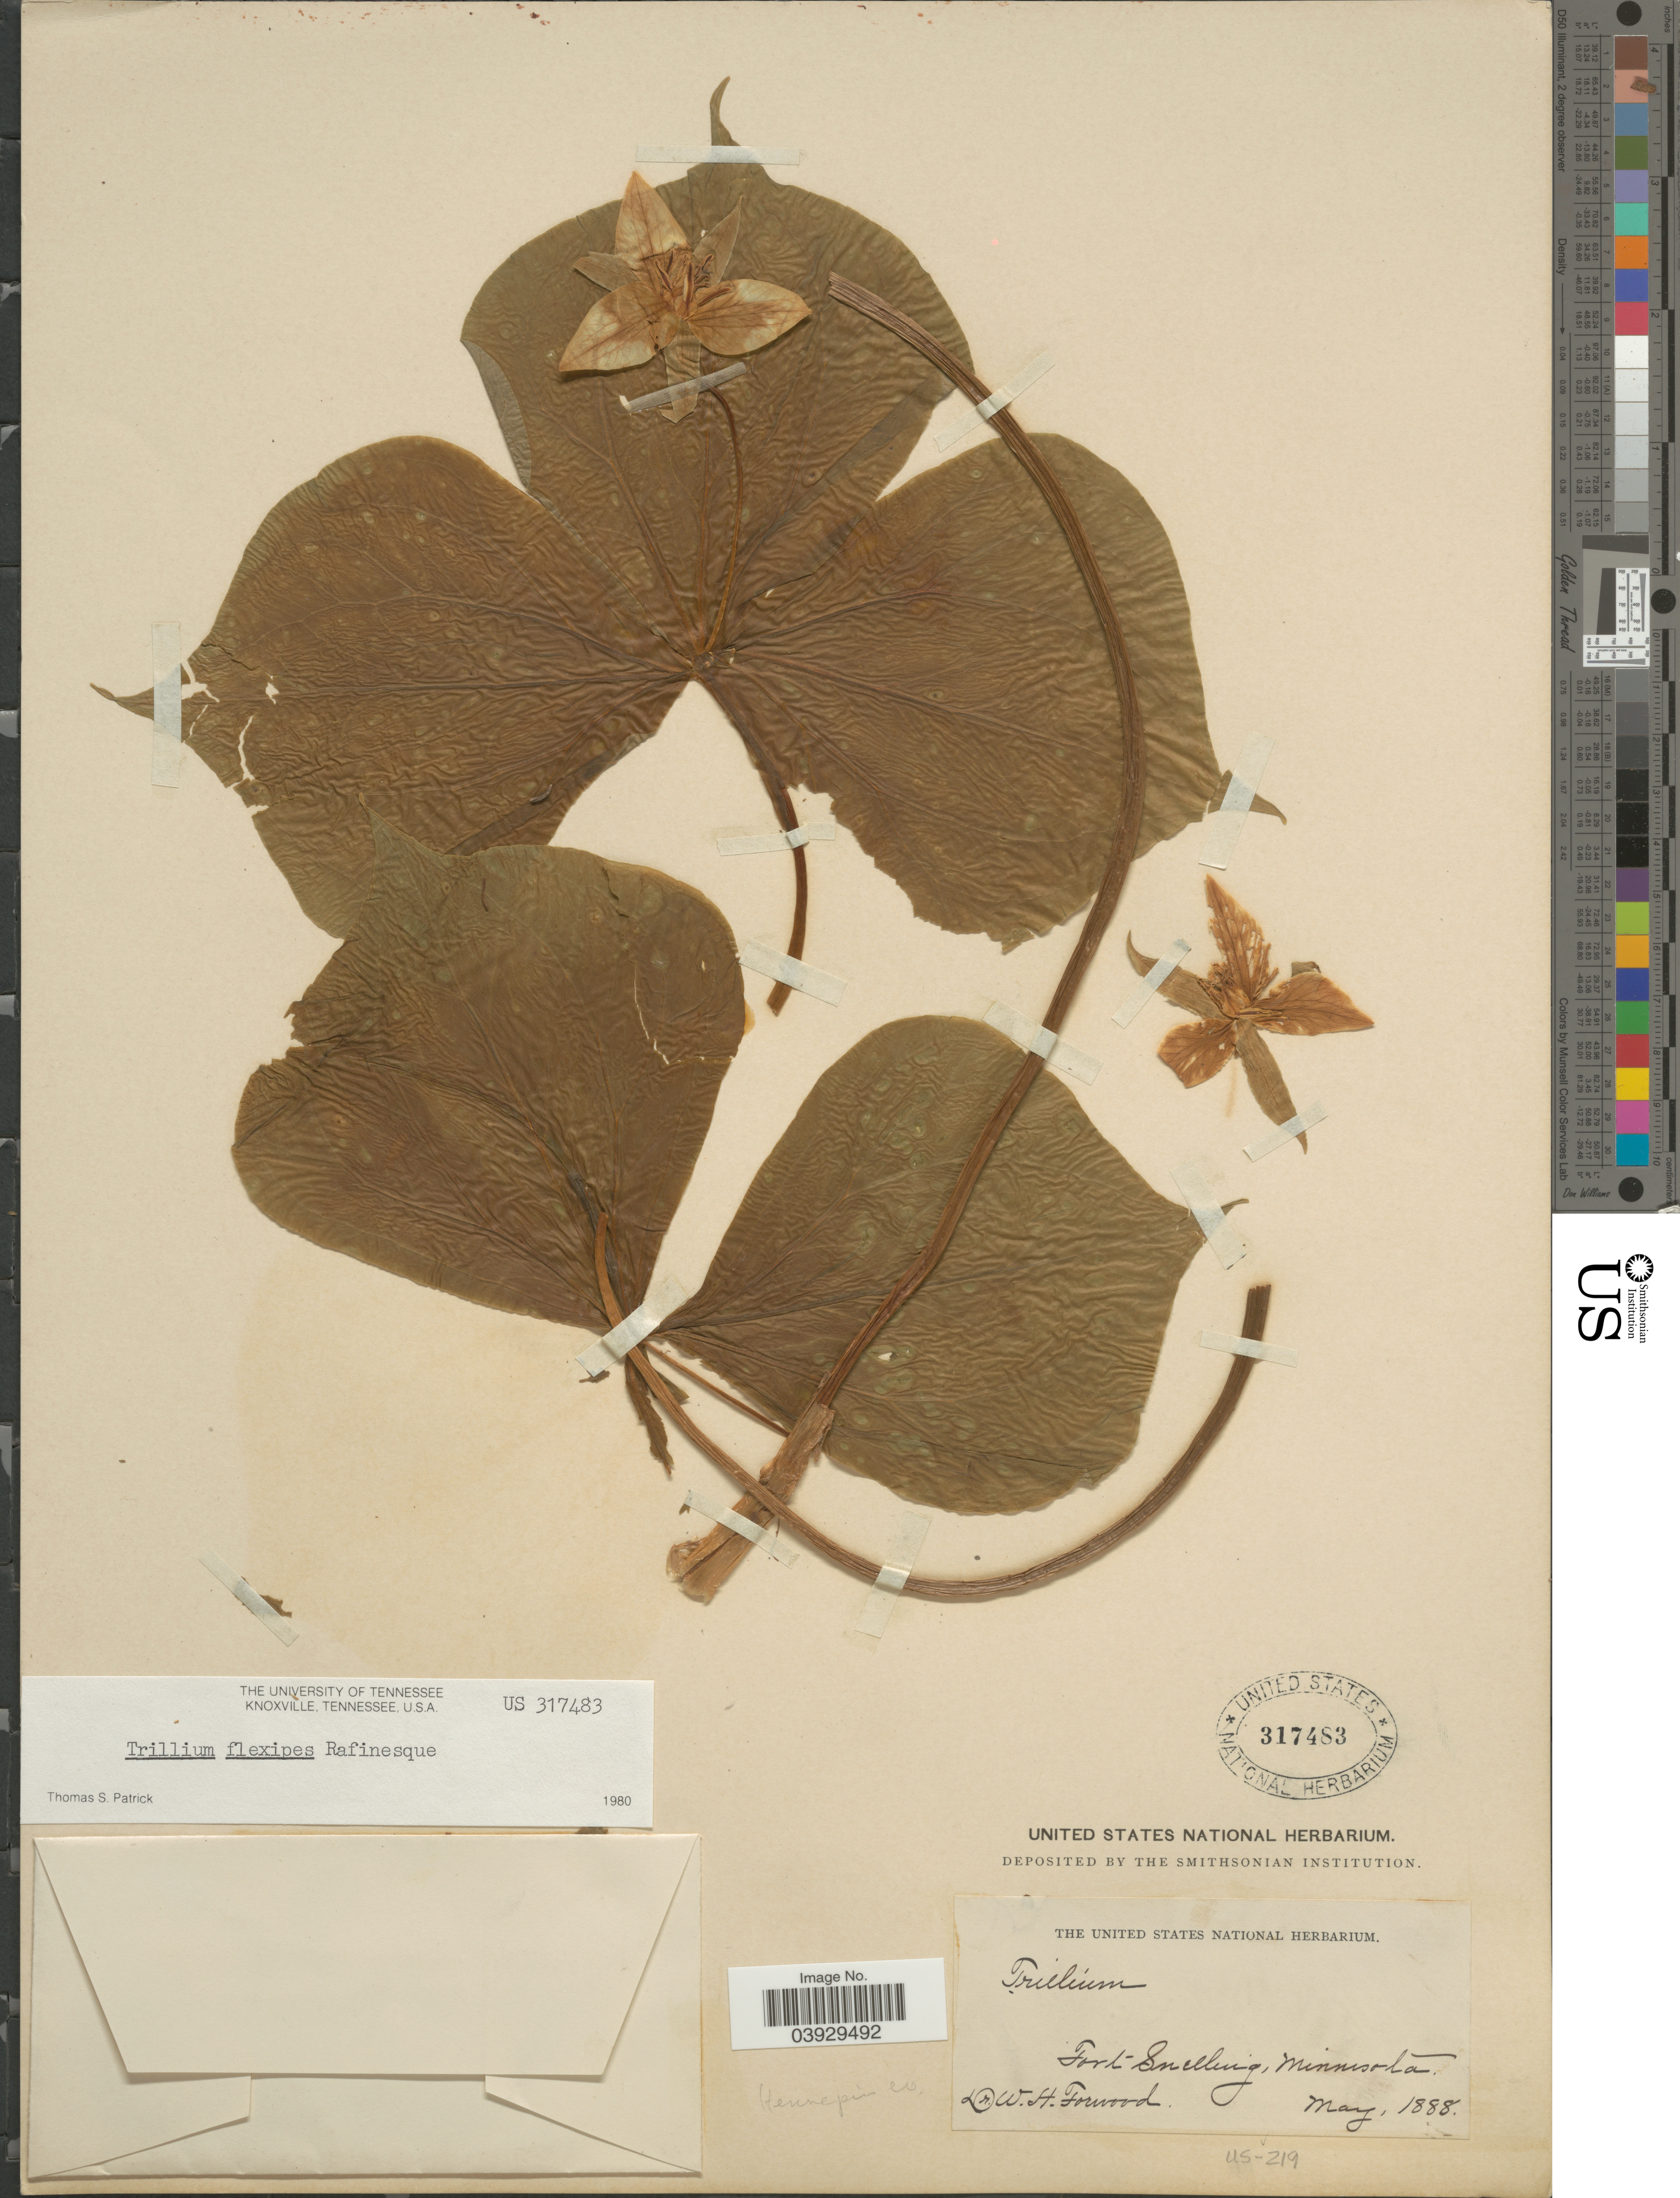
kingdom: Plantae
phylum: Tracheophyta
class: Liliopsida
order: Liliales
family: Melanthiaceae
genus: Trillium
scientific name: Trillium flexipes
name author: Raf.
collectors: W. Forwood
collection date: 1888-05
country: United States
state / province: Minnesota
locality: Hennepin Co. Fort Snelling.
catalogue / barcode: US 317483